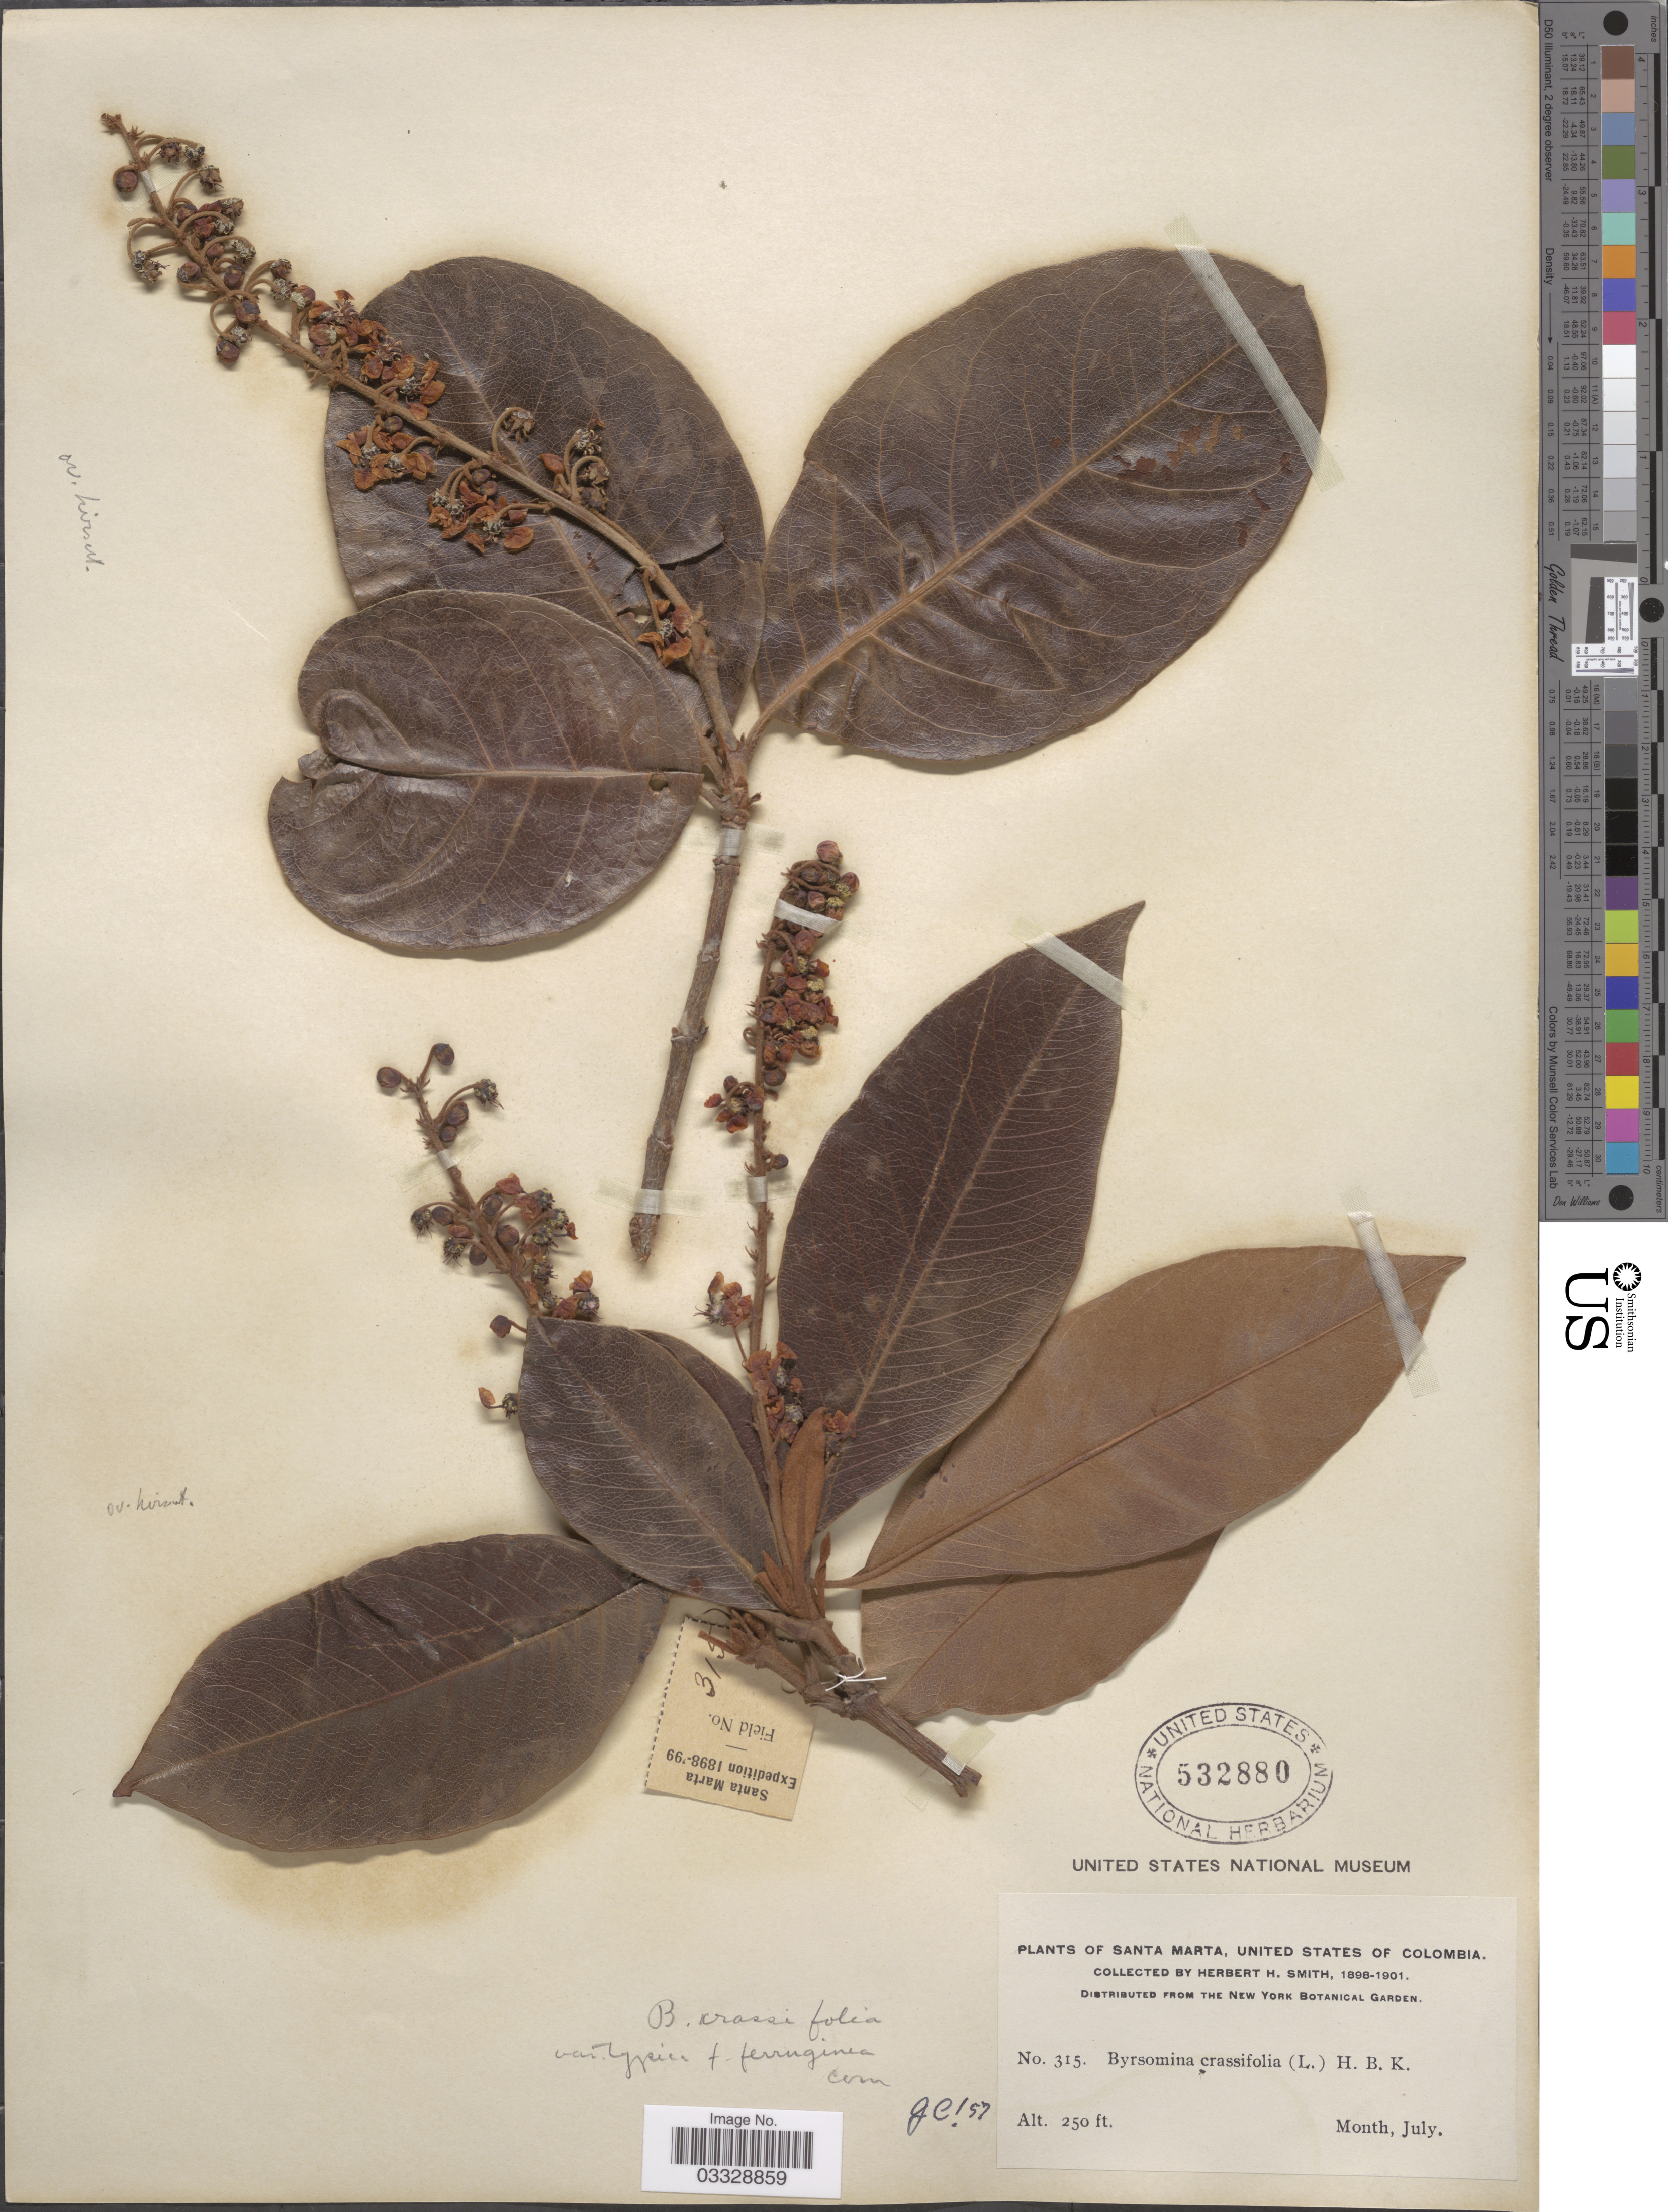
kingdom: Plantae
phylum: Tracheophyta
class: Magnoliopsida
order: Malpighiales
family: Malpighiaceae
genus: Byrsonima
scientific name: Byrsonima crassifolia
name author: (L.) Kunth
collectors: Herbert H. Smith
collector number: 315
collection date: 1898-07/1901-07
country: Colombia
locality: Santa Marta, United States of Columbia.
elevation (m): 76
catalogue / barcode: US 532880